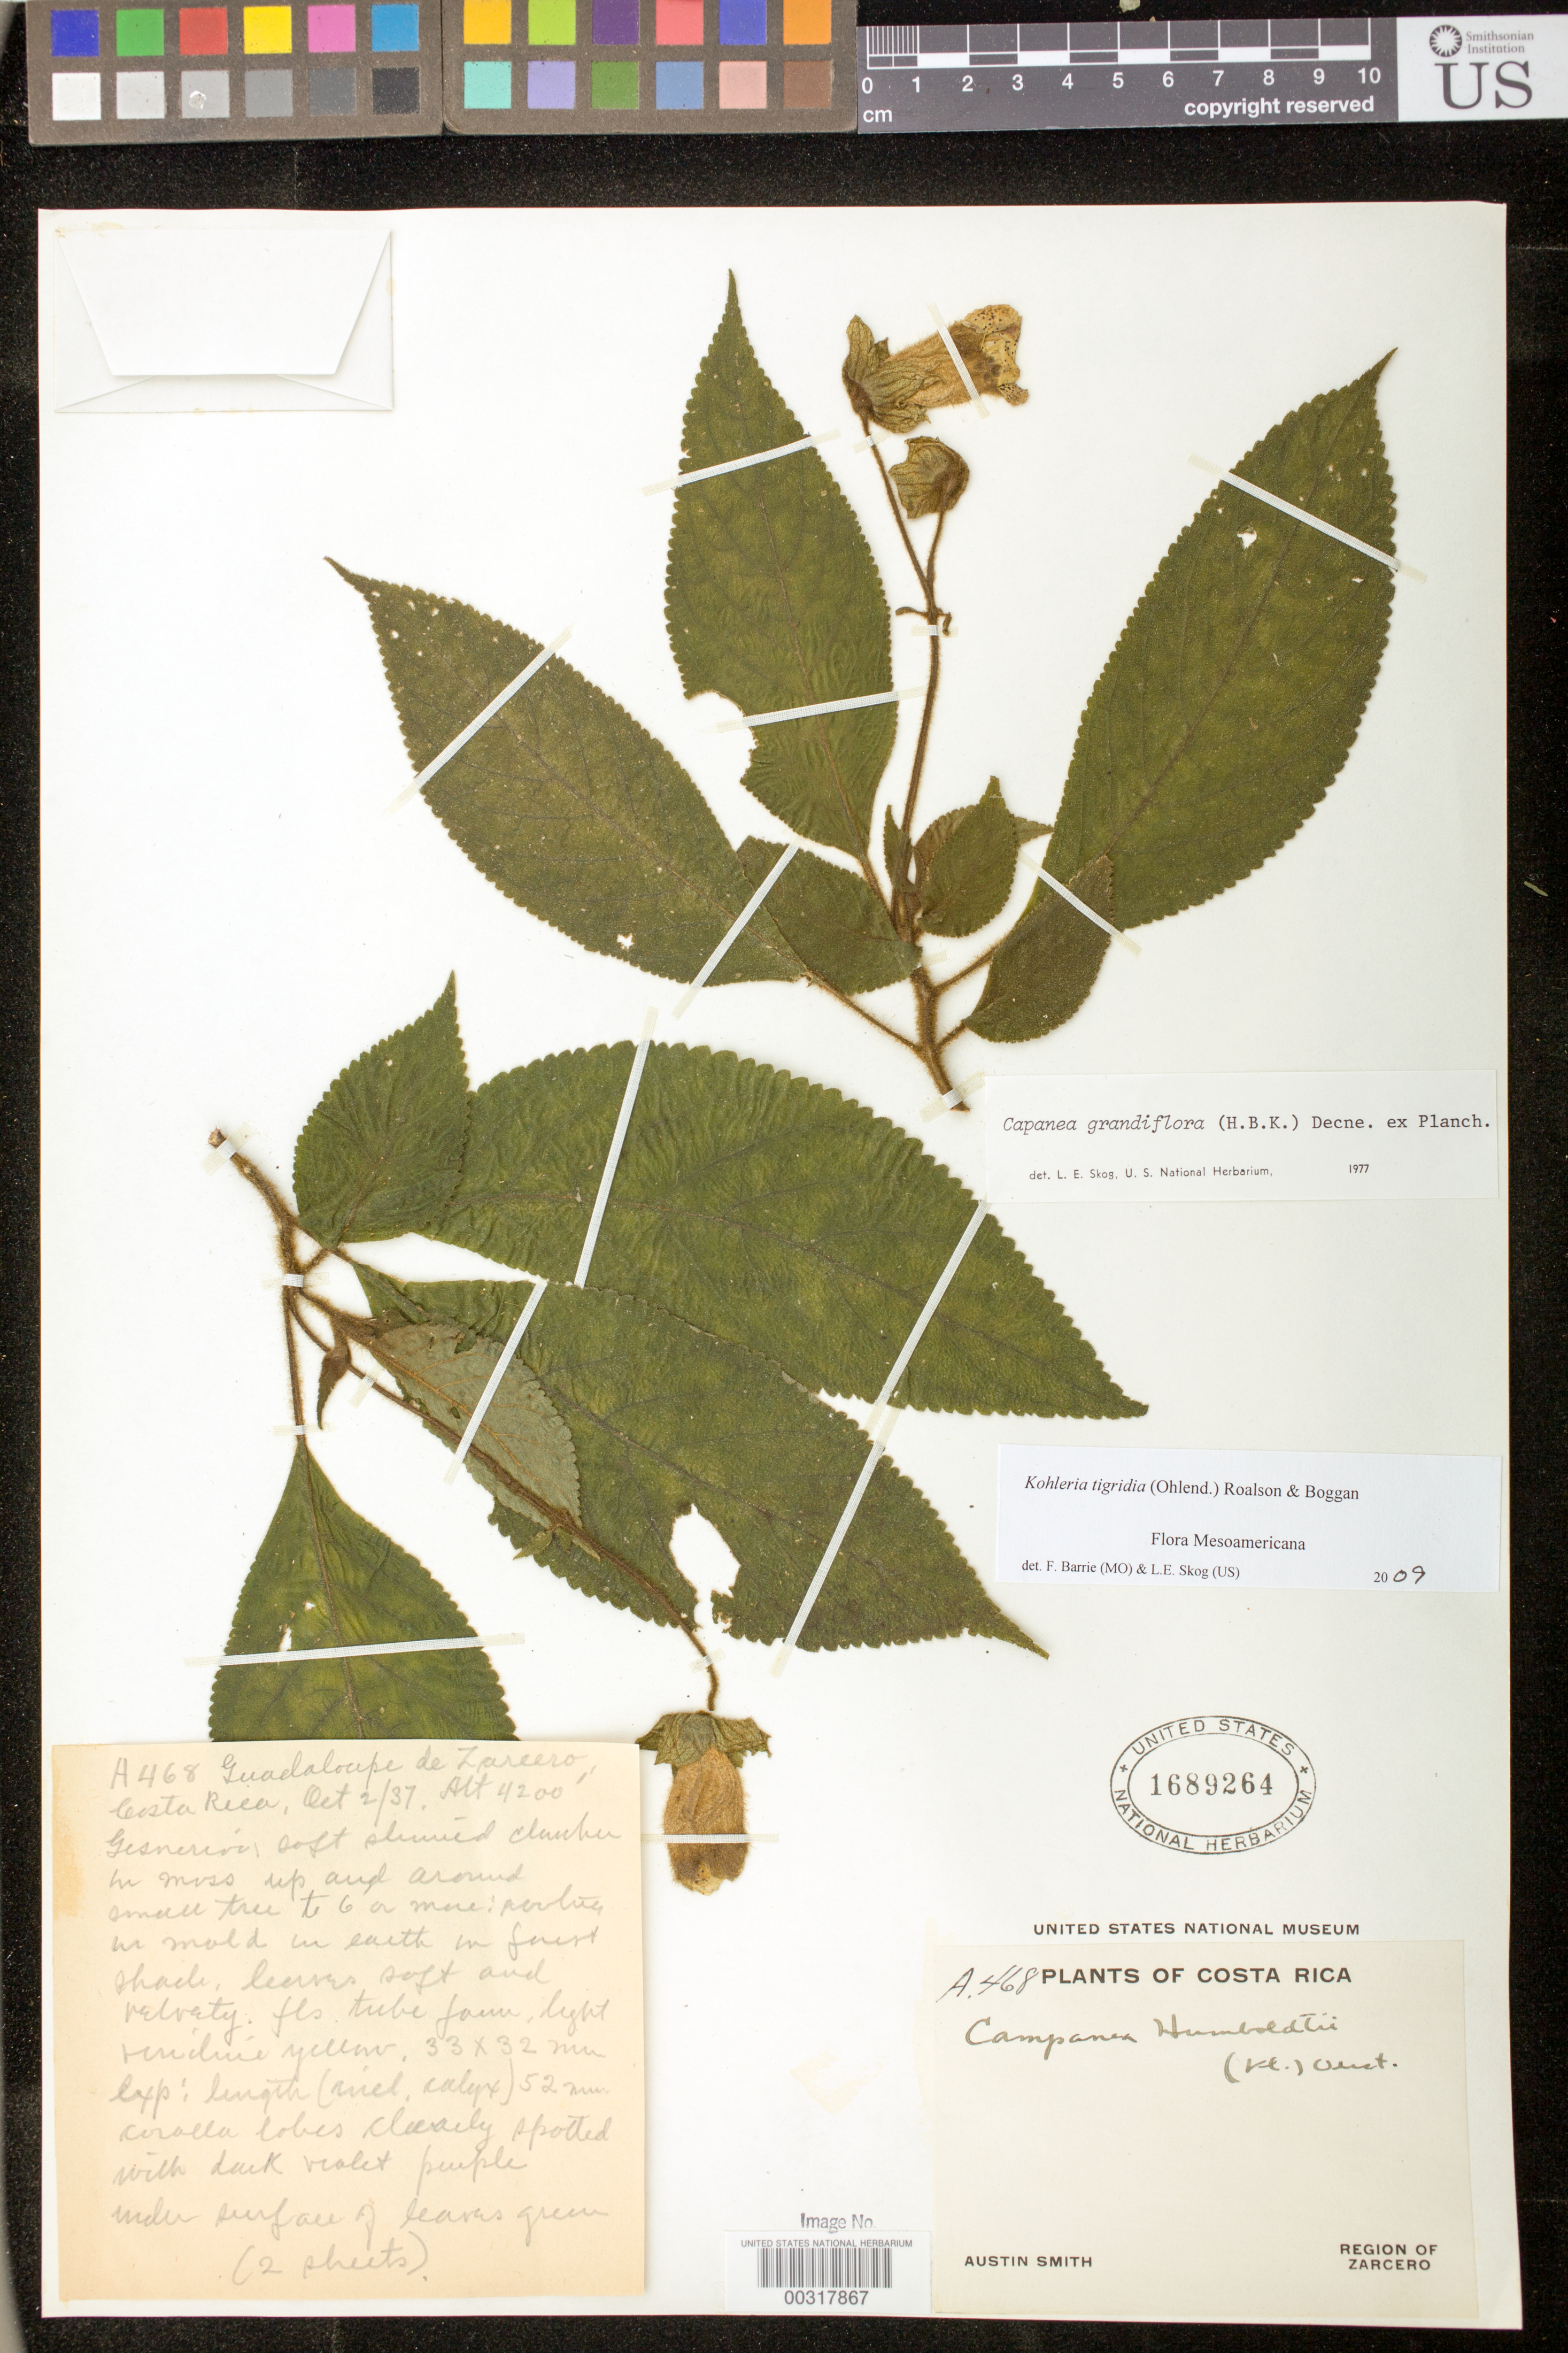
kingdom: Plantae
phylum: Tracheophyta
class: Magnoliopsida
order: Lamiales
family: Gesneriaceae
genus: Kohleria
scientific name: Kohleria tigridia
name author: (Ohlend.) Roalson & Boggan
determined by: Boggan, J. K.; Skog, L. E.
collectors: Aust P. Smith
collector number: A 468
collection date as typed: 02 Oct 1937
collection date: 1937-10-02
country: Costa Rica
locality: Guadaloupe de Zarcero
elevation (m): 1280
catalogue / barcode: US 1689264